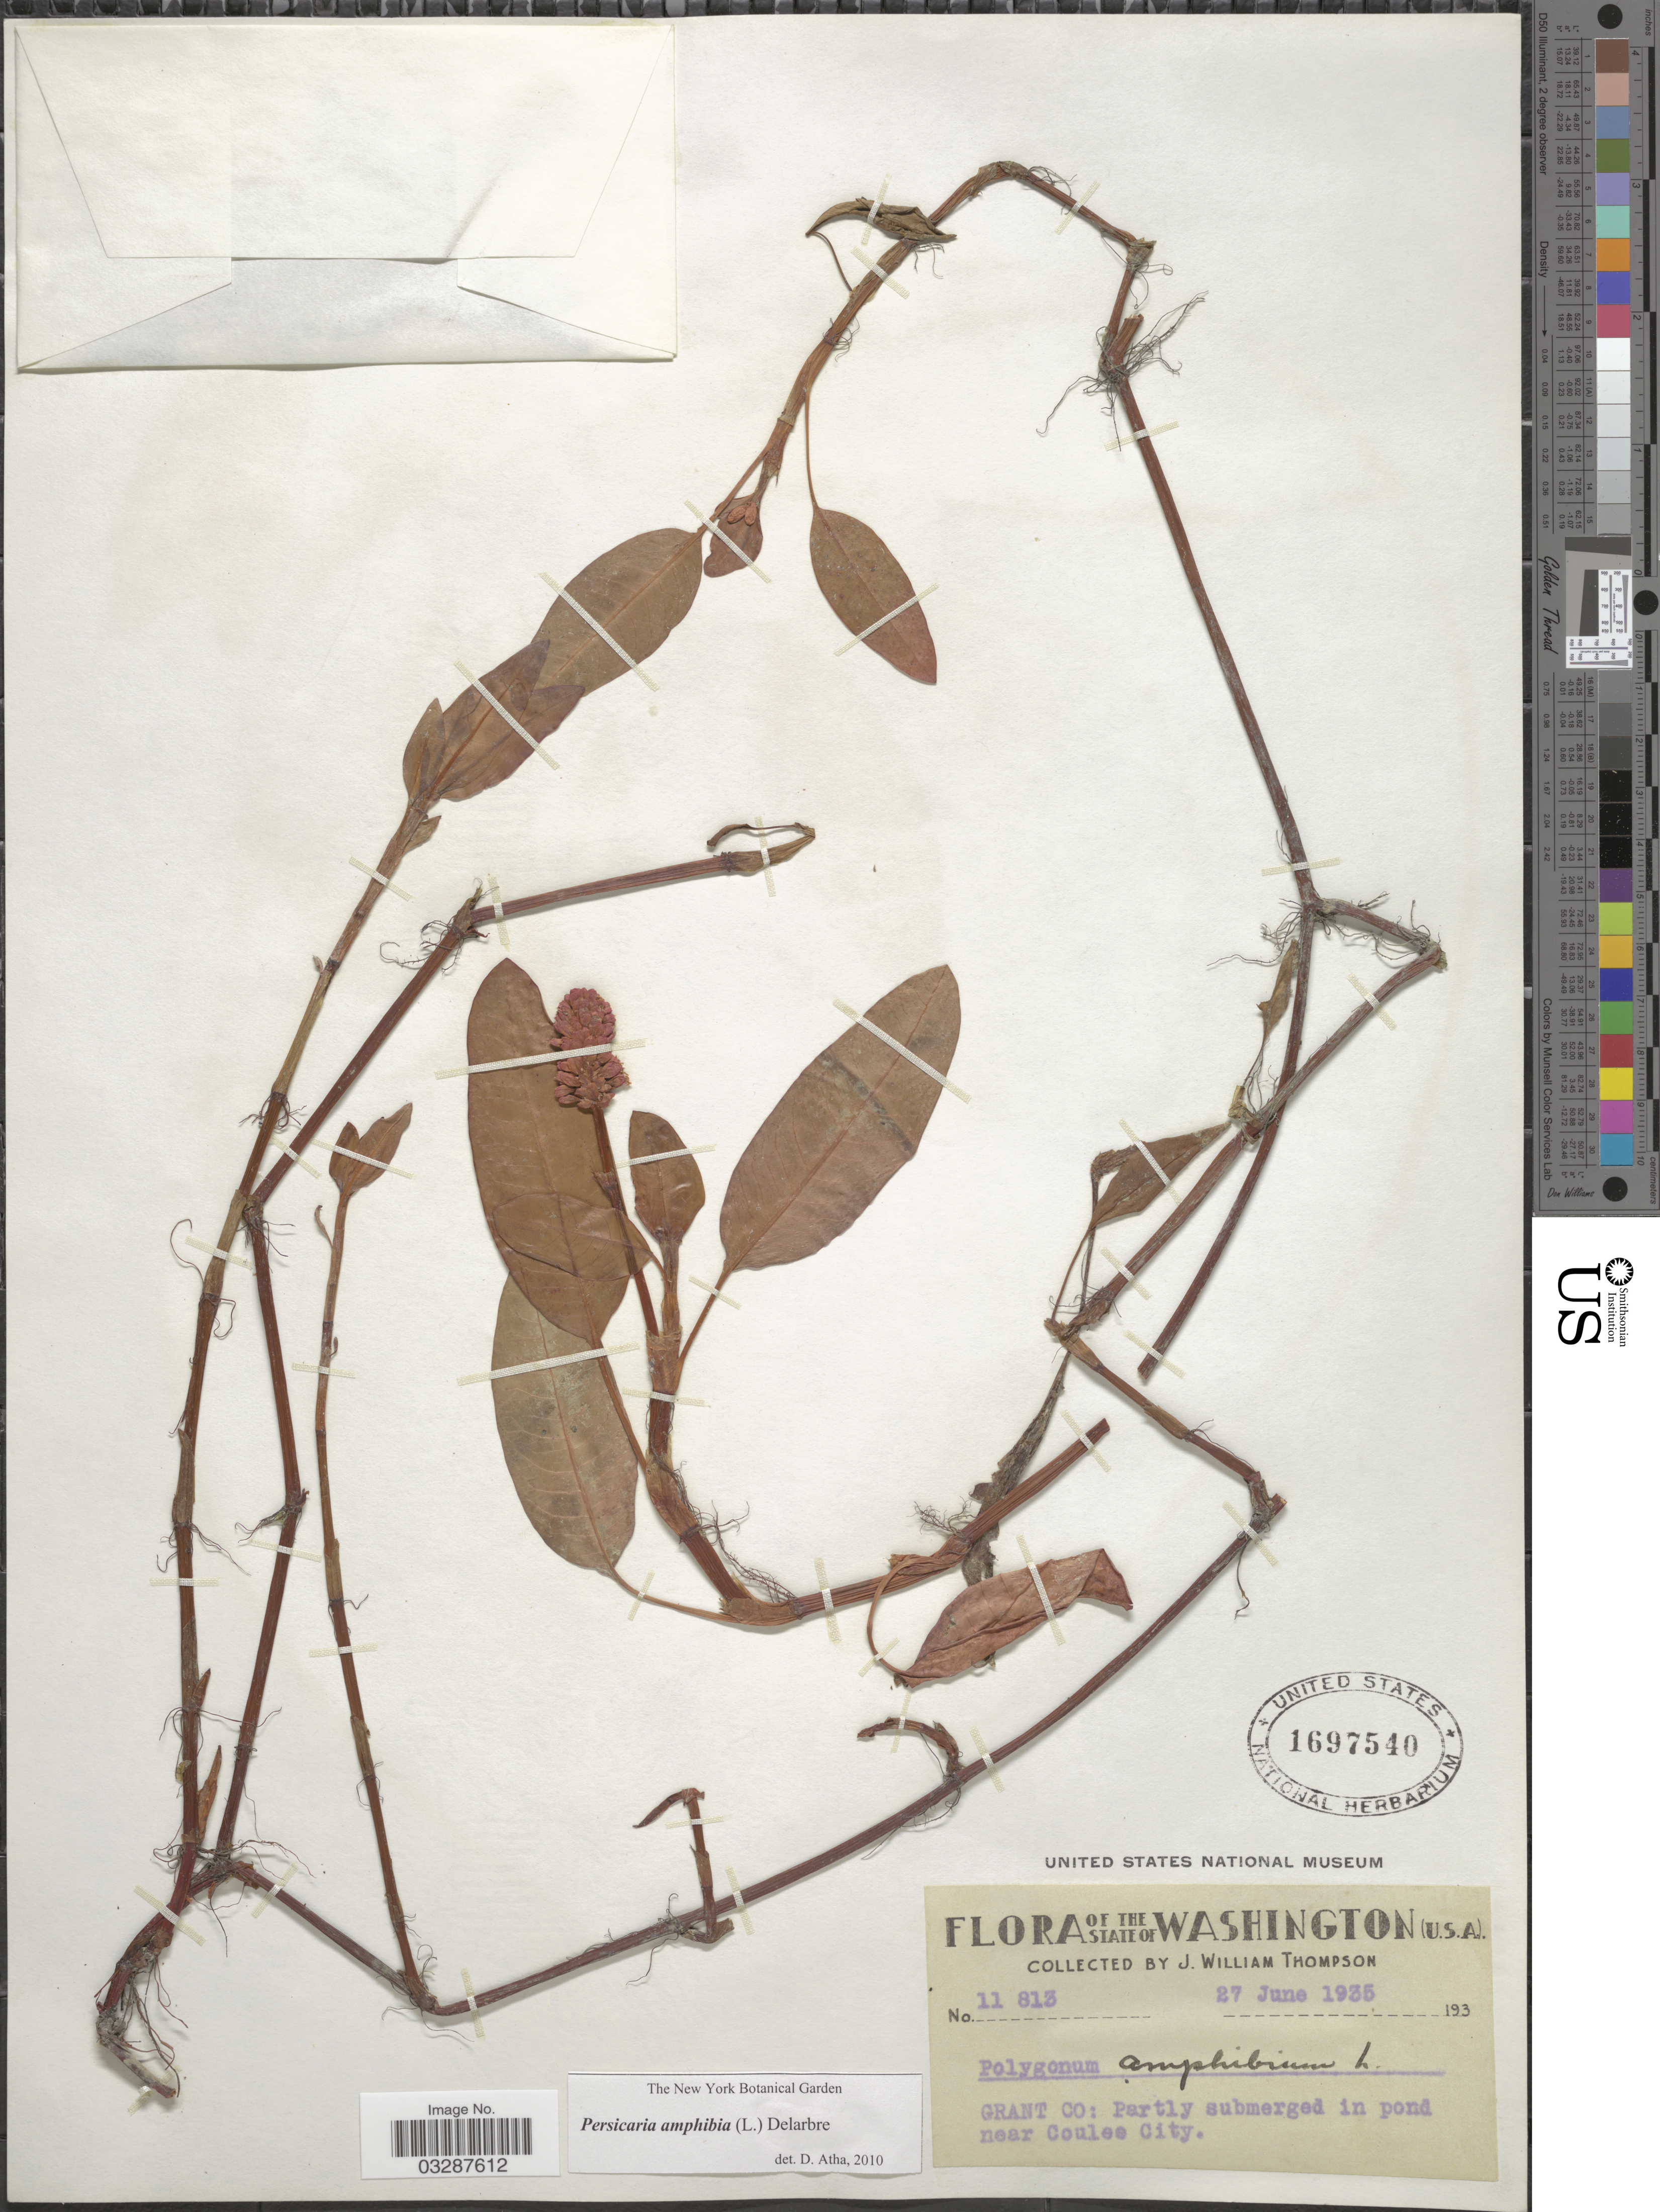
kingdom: Plantae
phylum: Tracheophyta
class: Magnoliopsida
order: Caryophyllales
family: Polygonaceae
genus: Persicaria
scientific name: Persicaria amphibia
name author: (L.) Delarbre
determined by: Atha, D. E.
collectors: J. W. Thompson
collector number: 11813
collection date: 1935-06-27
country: United States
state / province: Washington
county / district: Grant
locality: Grant Co: near Coulee City.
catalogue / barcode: US 1697540